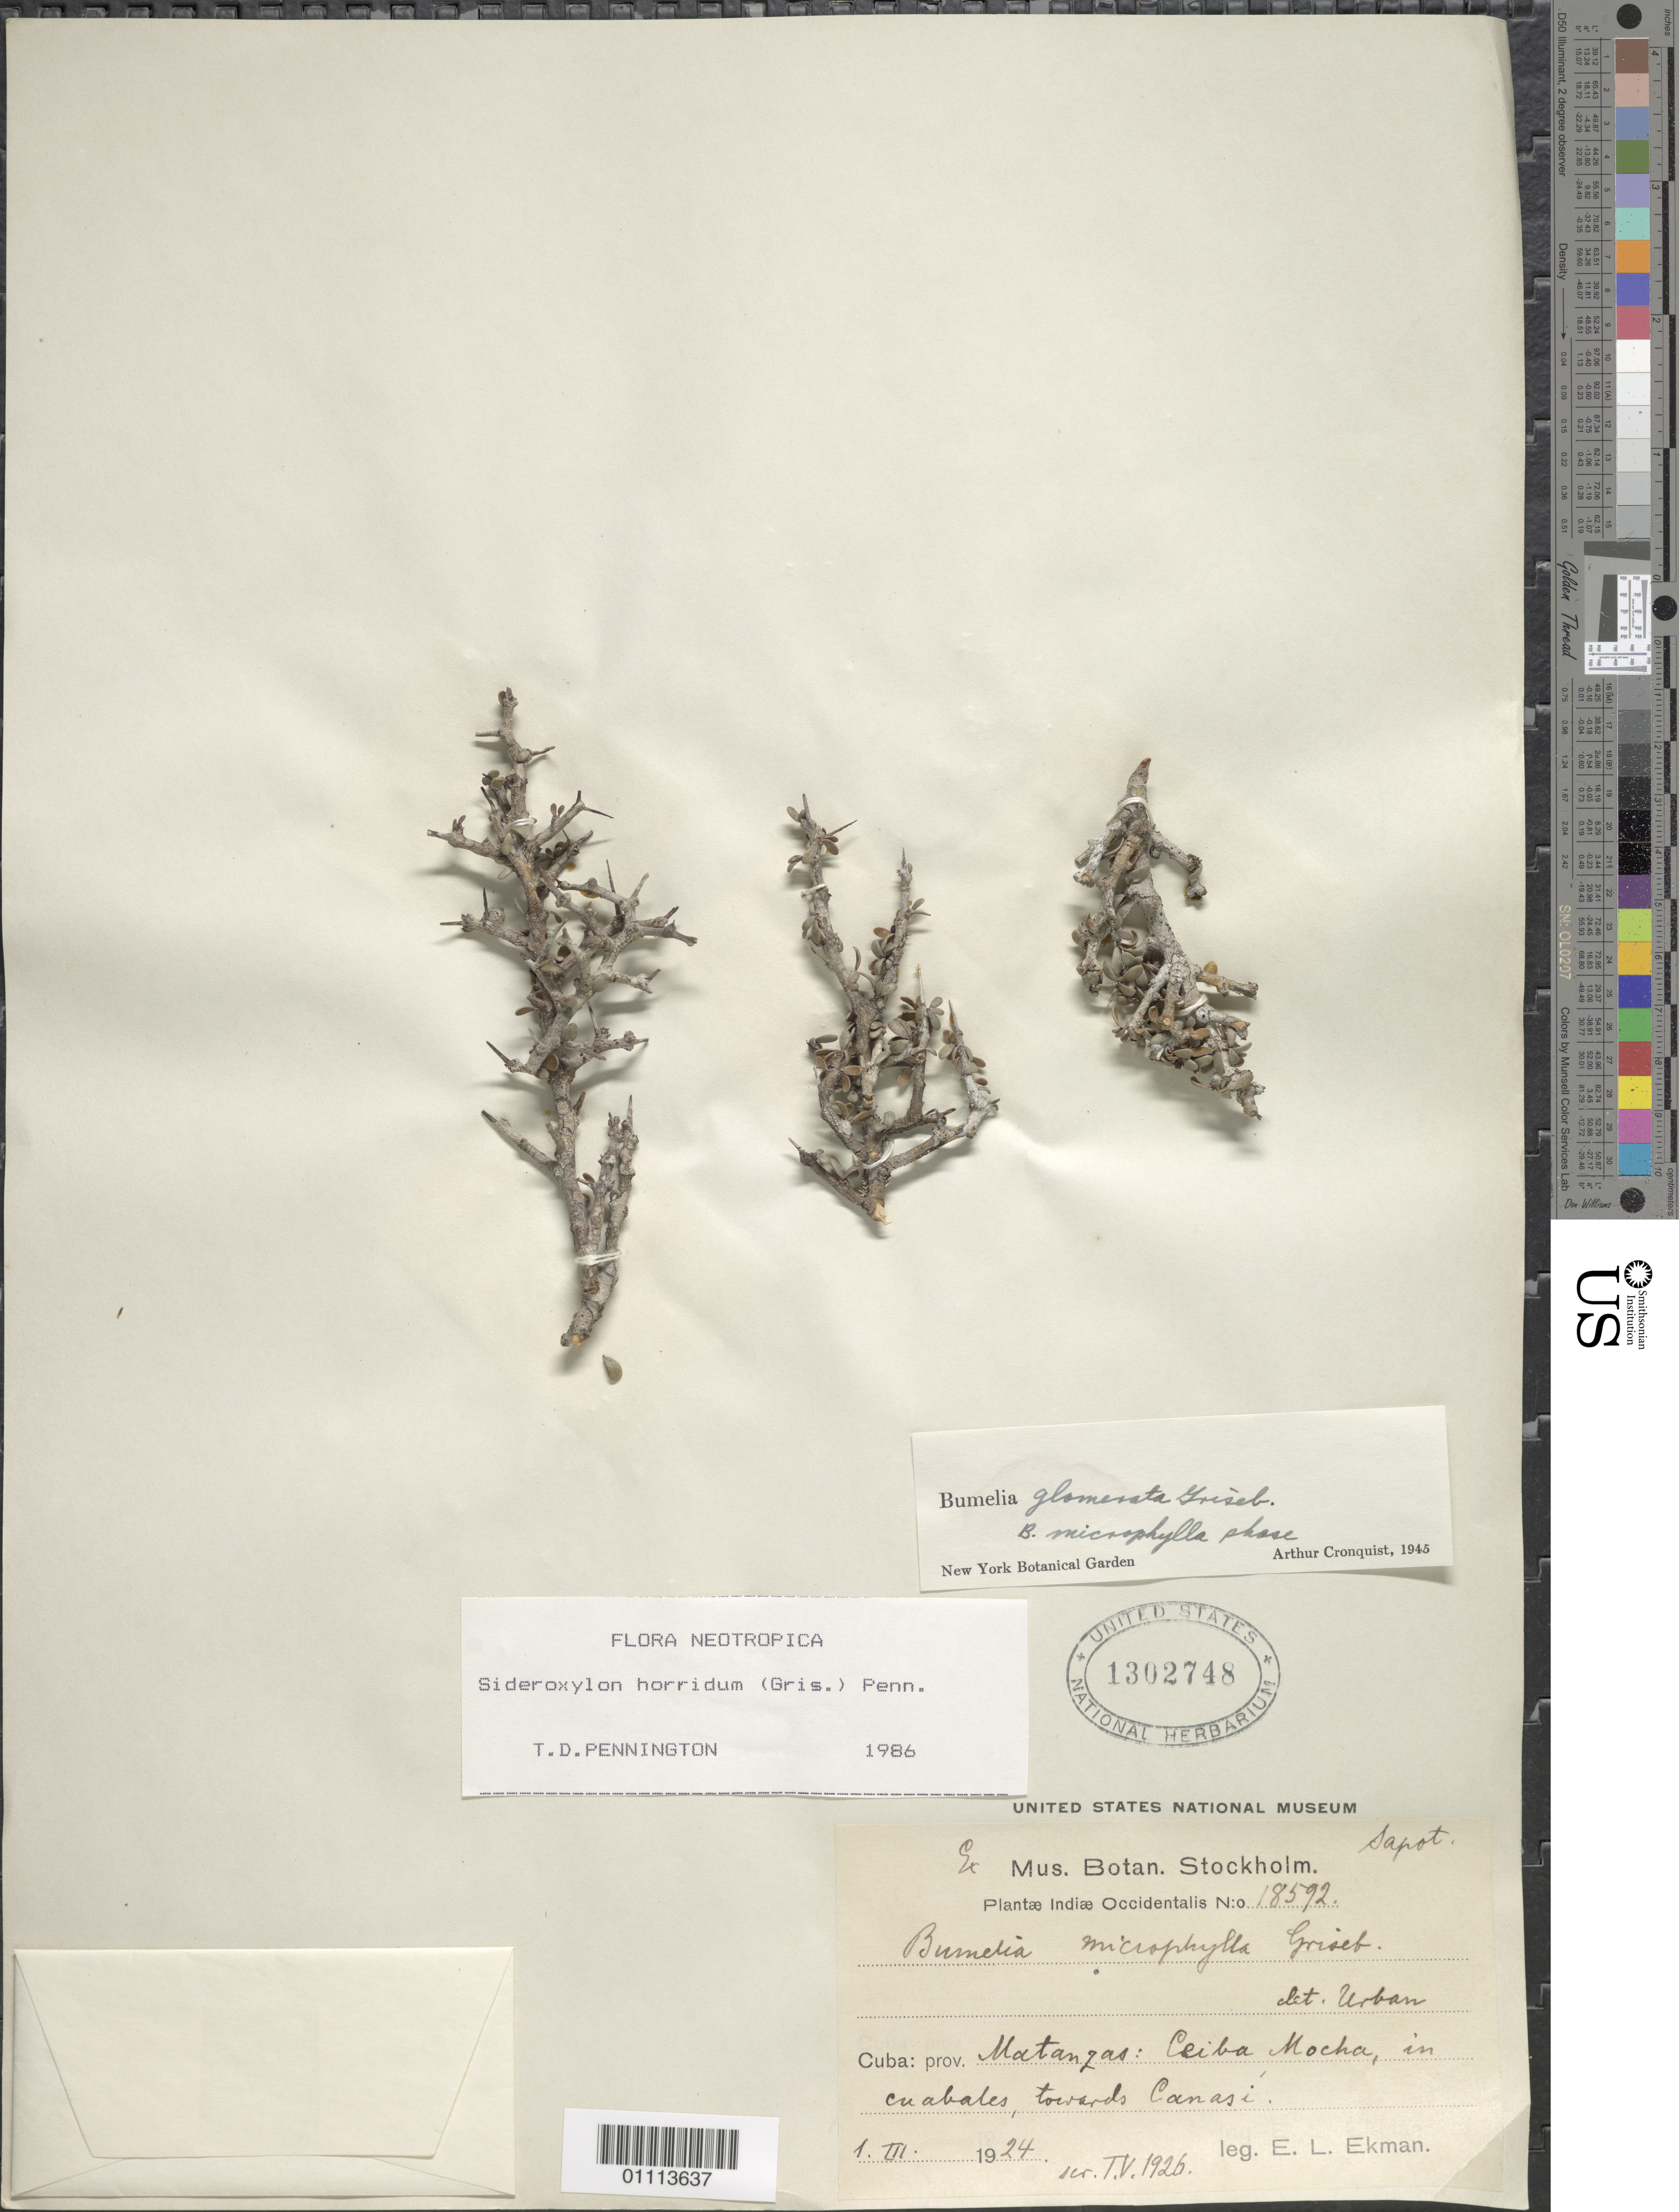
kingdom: Plantae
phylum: Tracheophyta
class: Magnoliopsida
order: Ericales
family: Sapotaceae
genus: Sideroxylon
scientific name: Sideroxylon horridum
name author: (Griseb.) T.D. Penn.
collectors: E. L. Ekman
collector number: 18592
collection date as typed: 01 Mar 1924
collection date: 1924-03-01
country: Cuba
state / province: Matanzas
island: Cuba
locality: Ceiba Mocha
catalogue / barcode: US 1302748